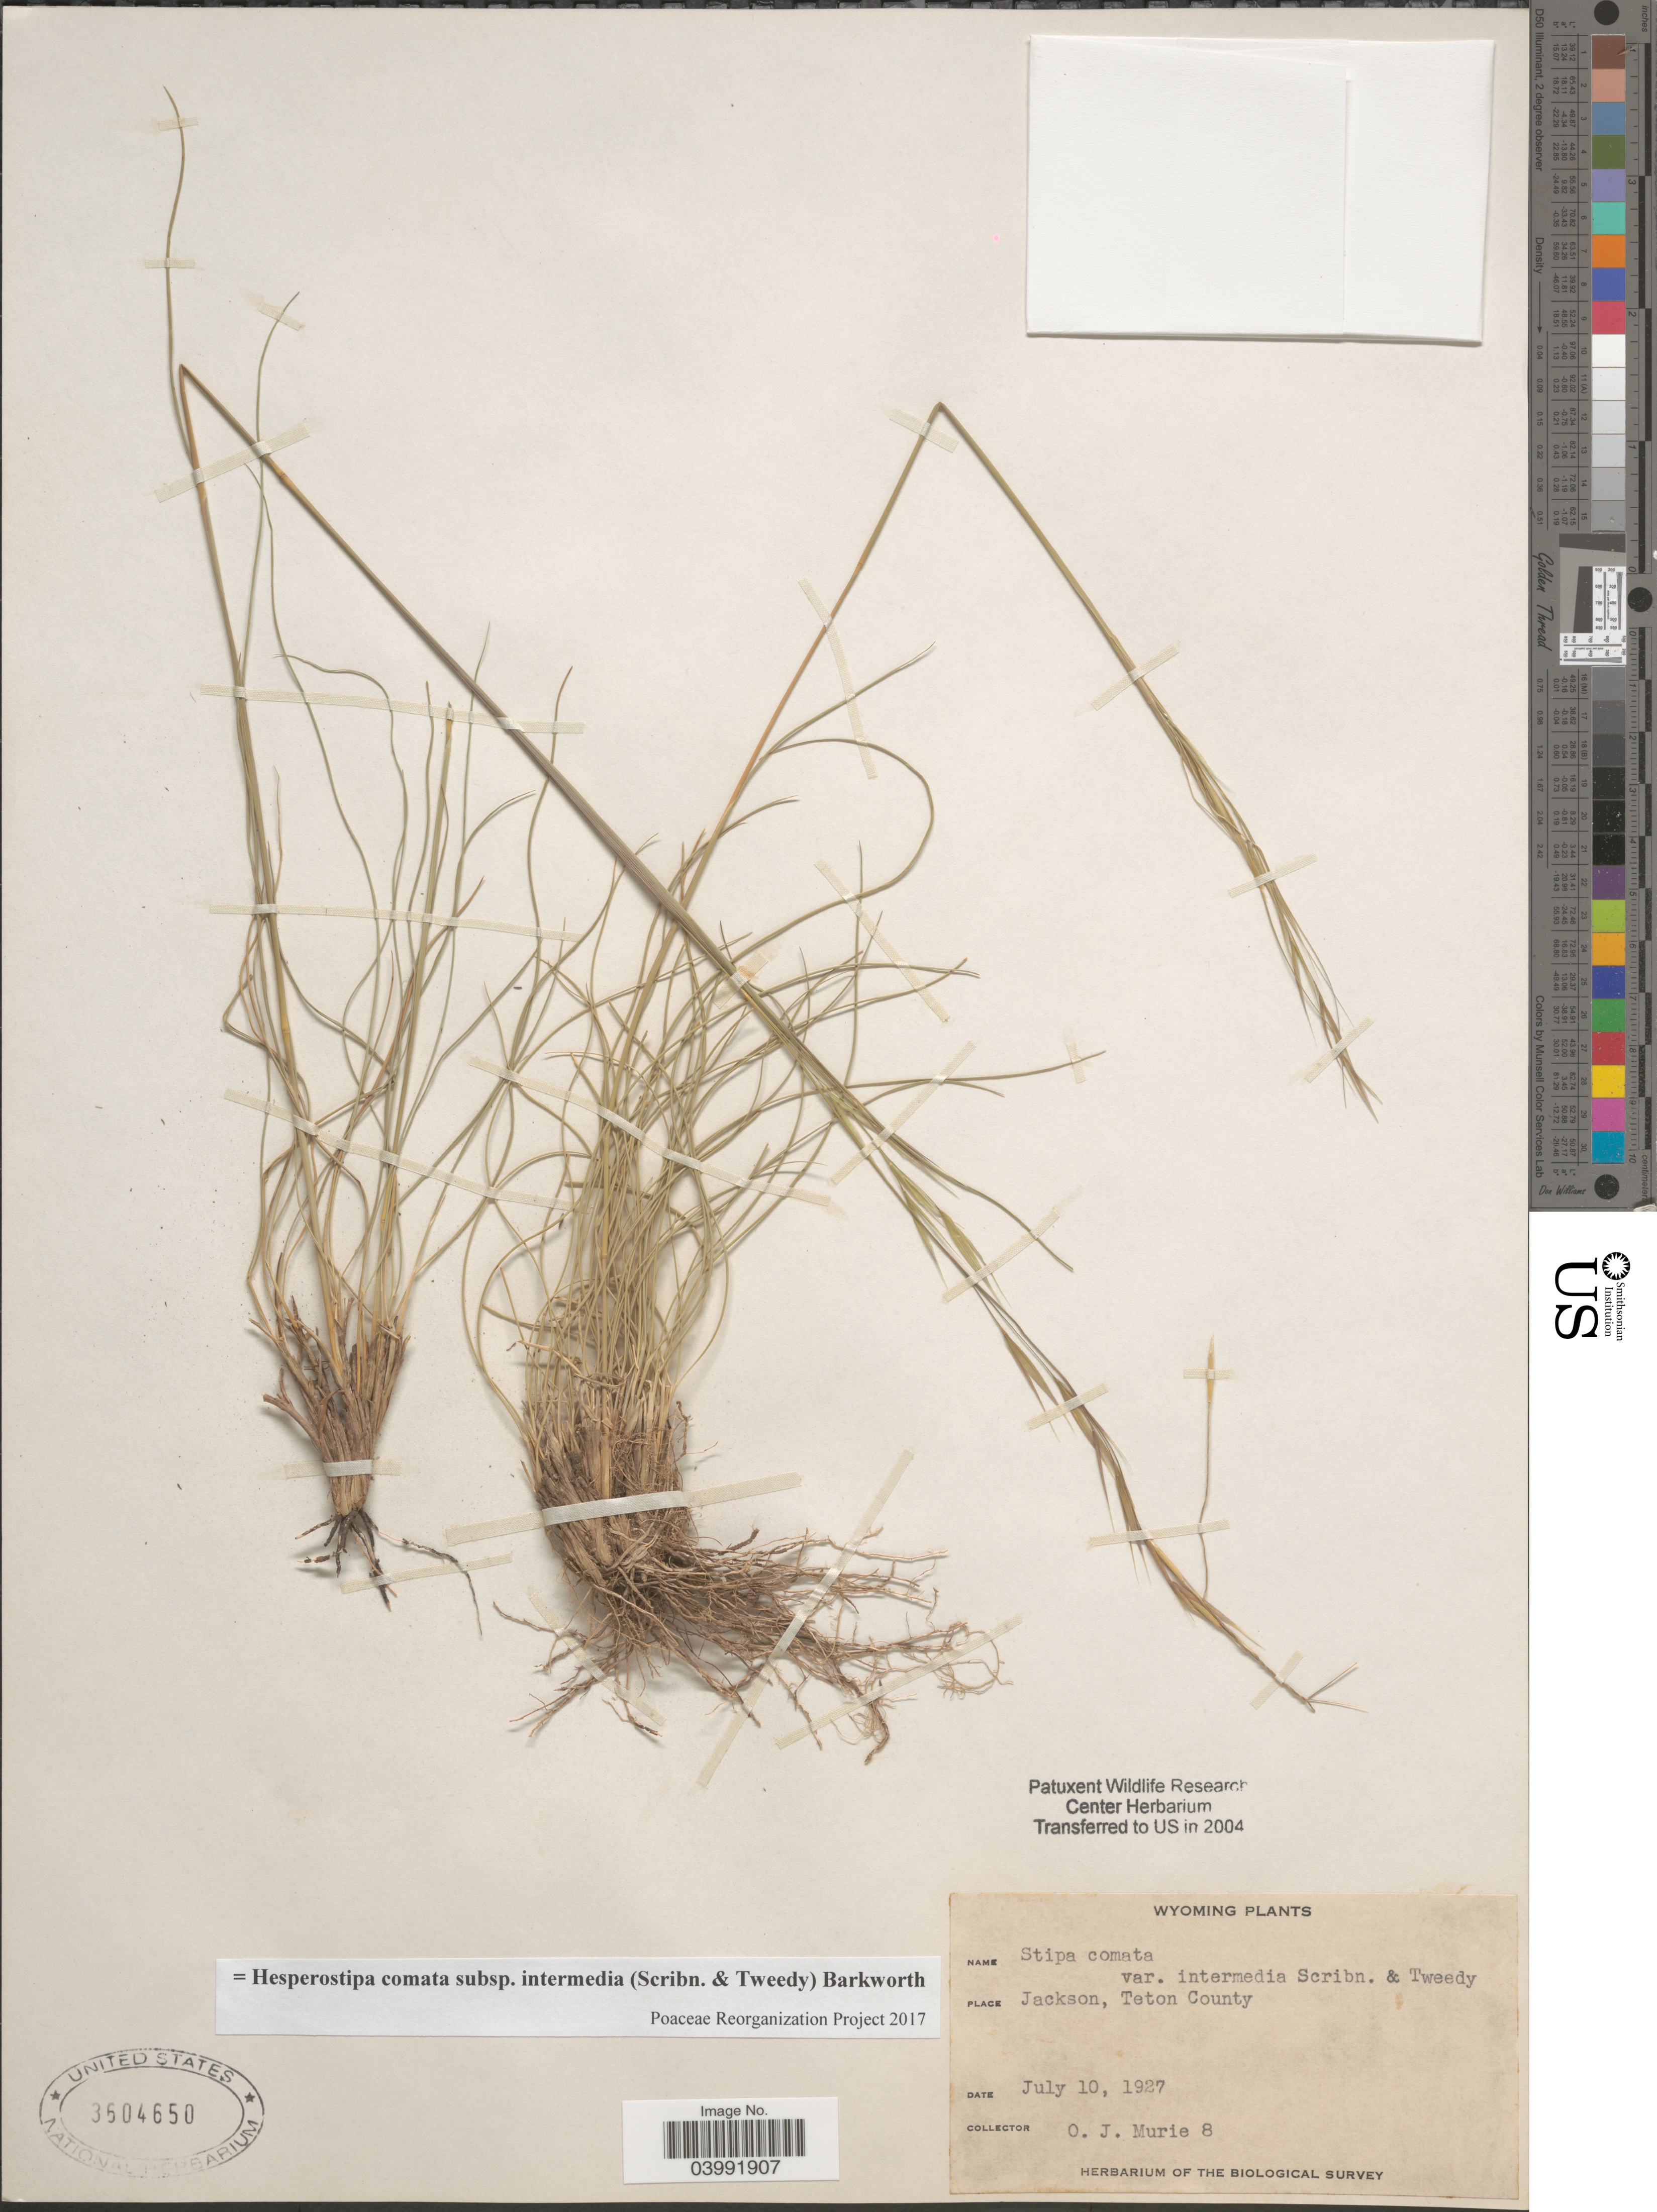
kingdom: Plantae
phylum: Tracheophyta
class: Liliopsida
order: Poales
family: Poaceae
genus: Hesperostipa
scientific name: Hesperostipa comata subsp. intermedia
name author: (Scribn. & Tweedy) Barkworth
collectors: O. Murie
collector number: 8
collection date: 1927-07-10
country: United States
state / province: Wyoming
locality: Jackson, Teton County.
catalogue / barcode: US 3604650